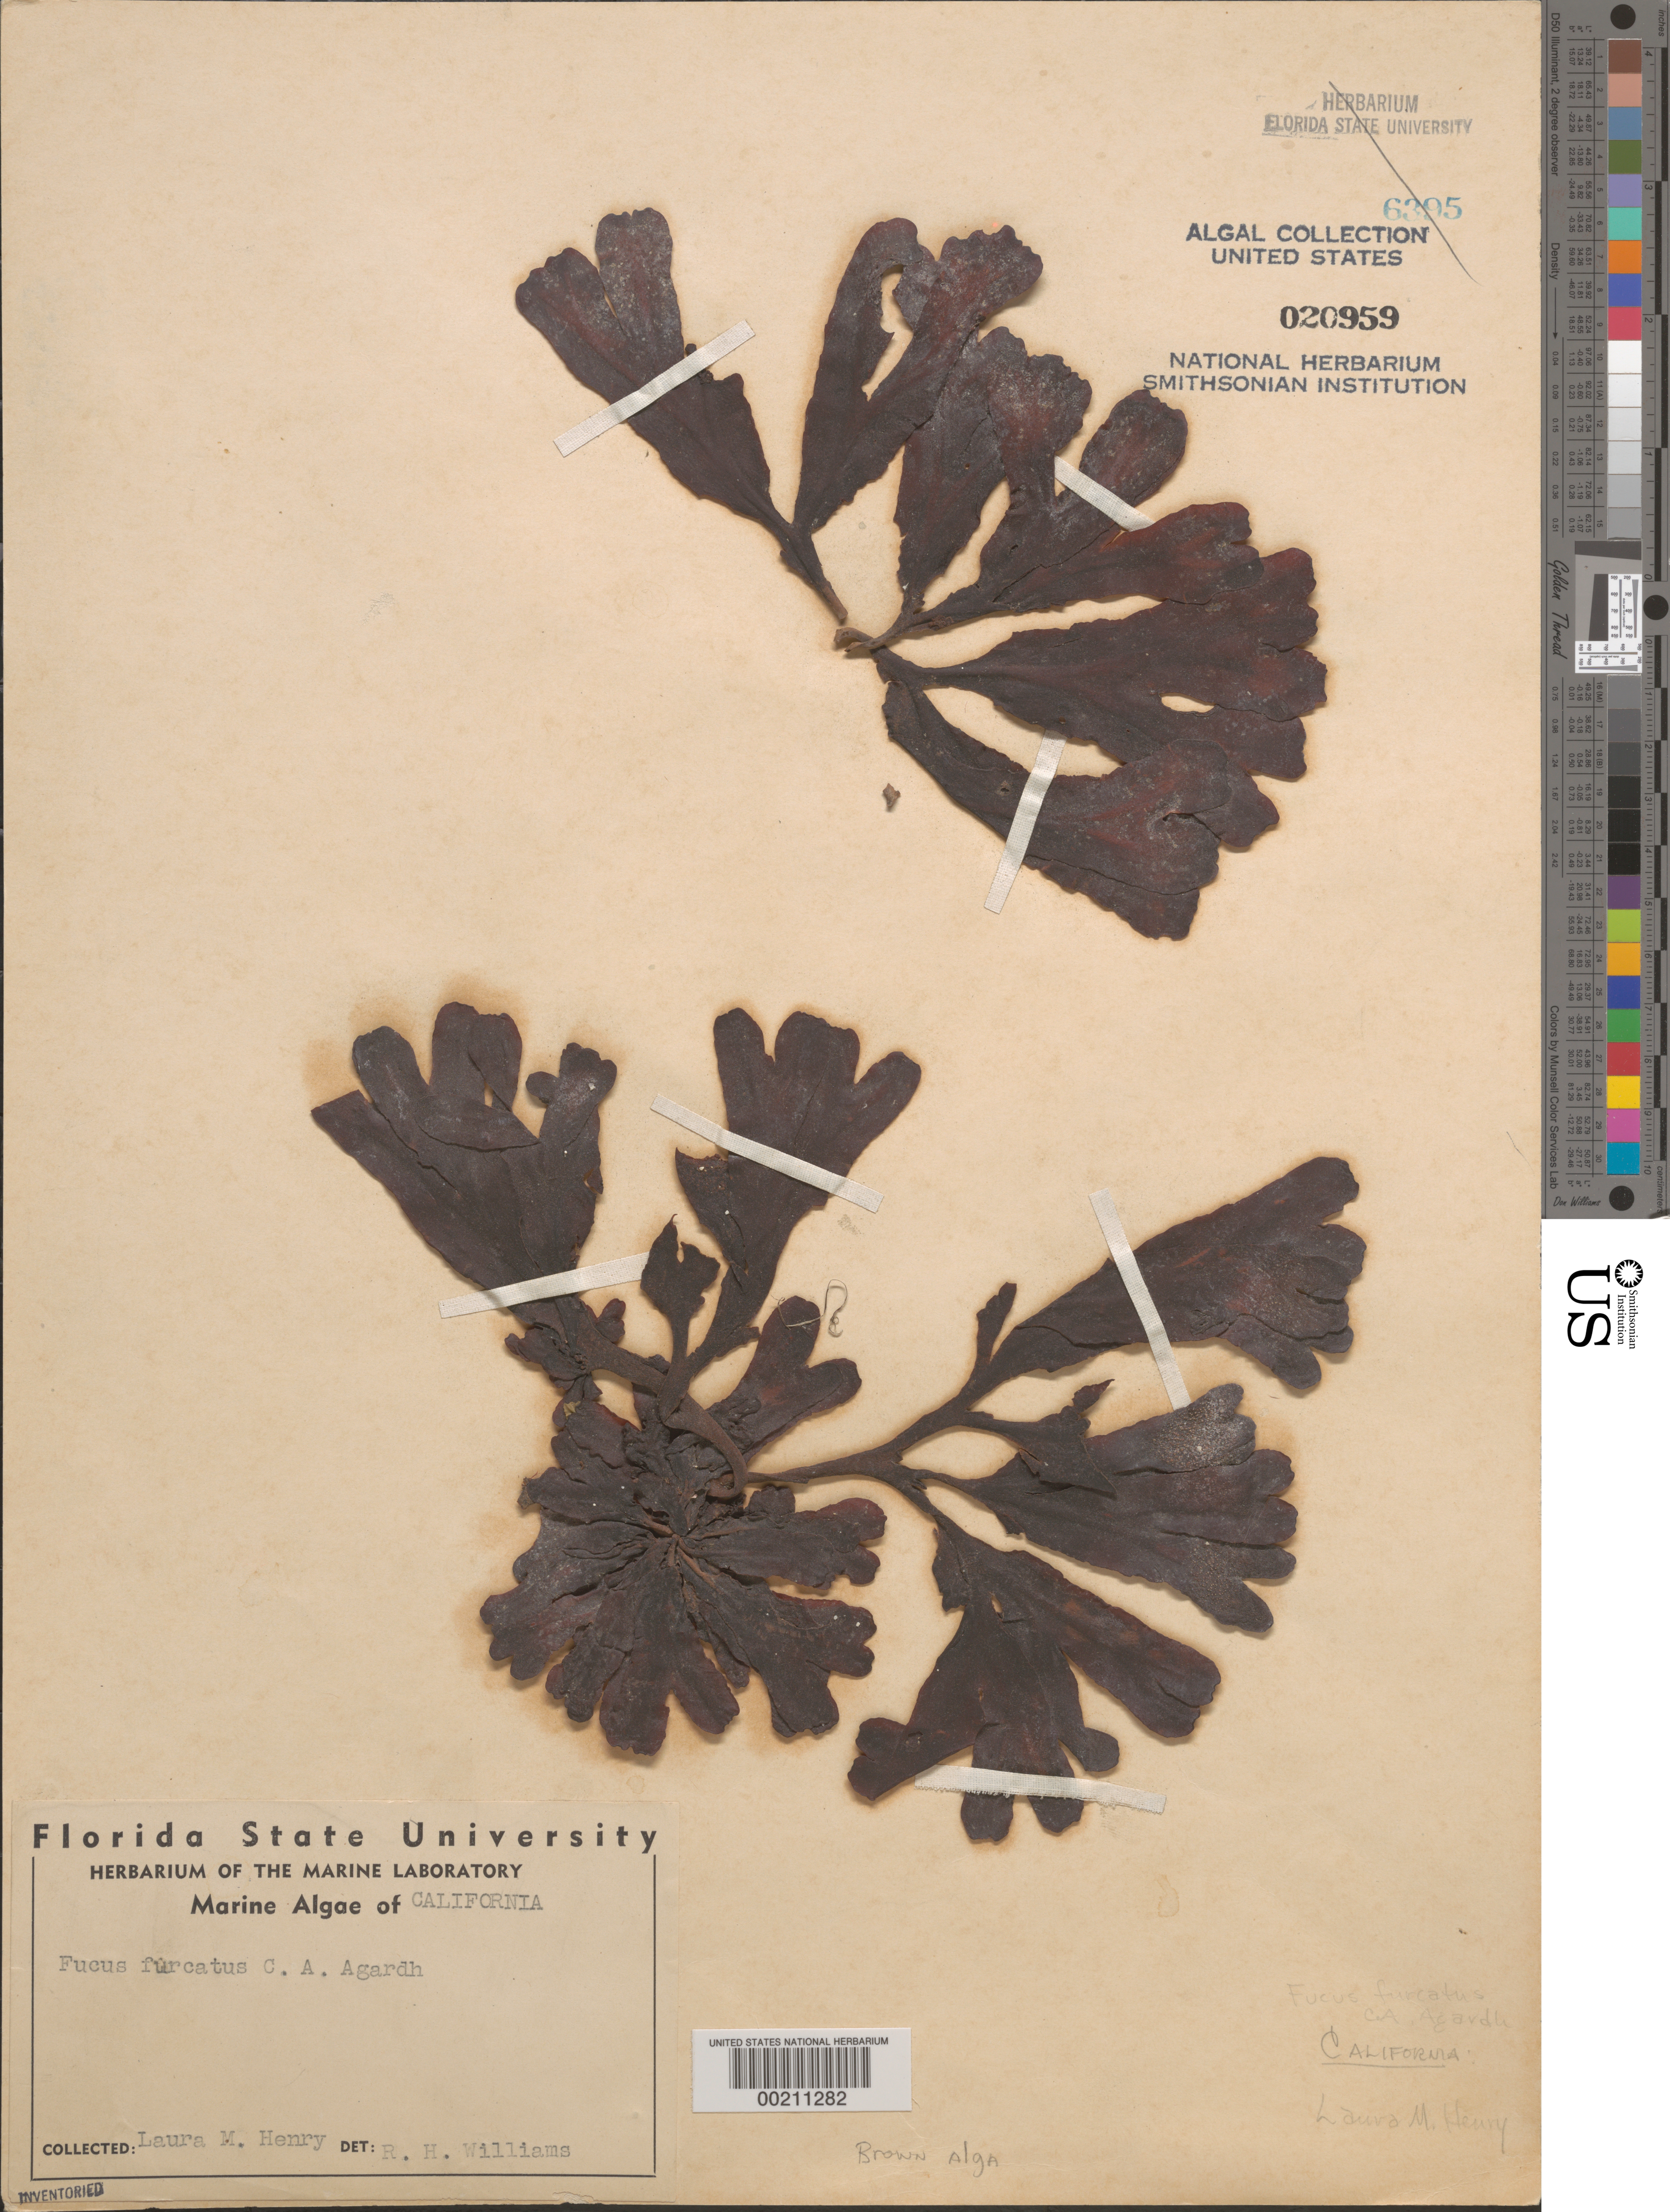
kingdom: Chromista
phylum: Ochrophyta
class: Phaeophyceae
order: Fucales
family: Fucaceae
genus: Fucus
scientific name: Fucus distichus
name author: L.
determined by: Algae name updating Project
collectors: L. Henry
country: United States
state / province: California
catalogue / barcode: US 20959